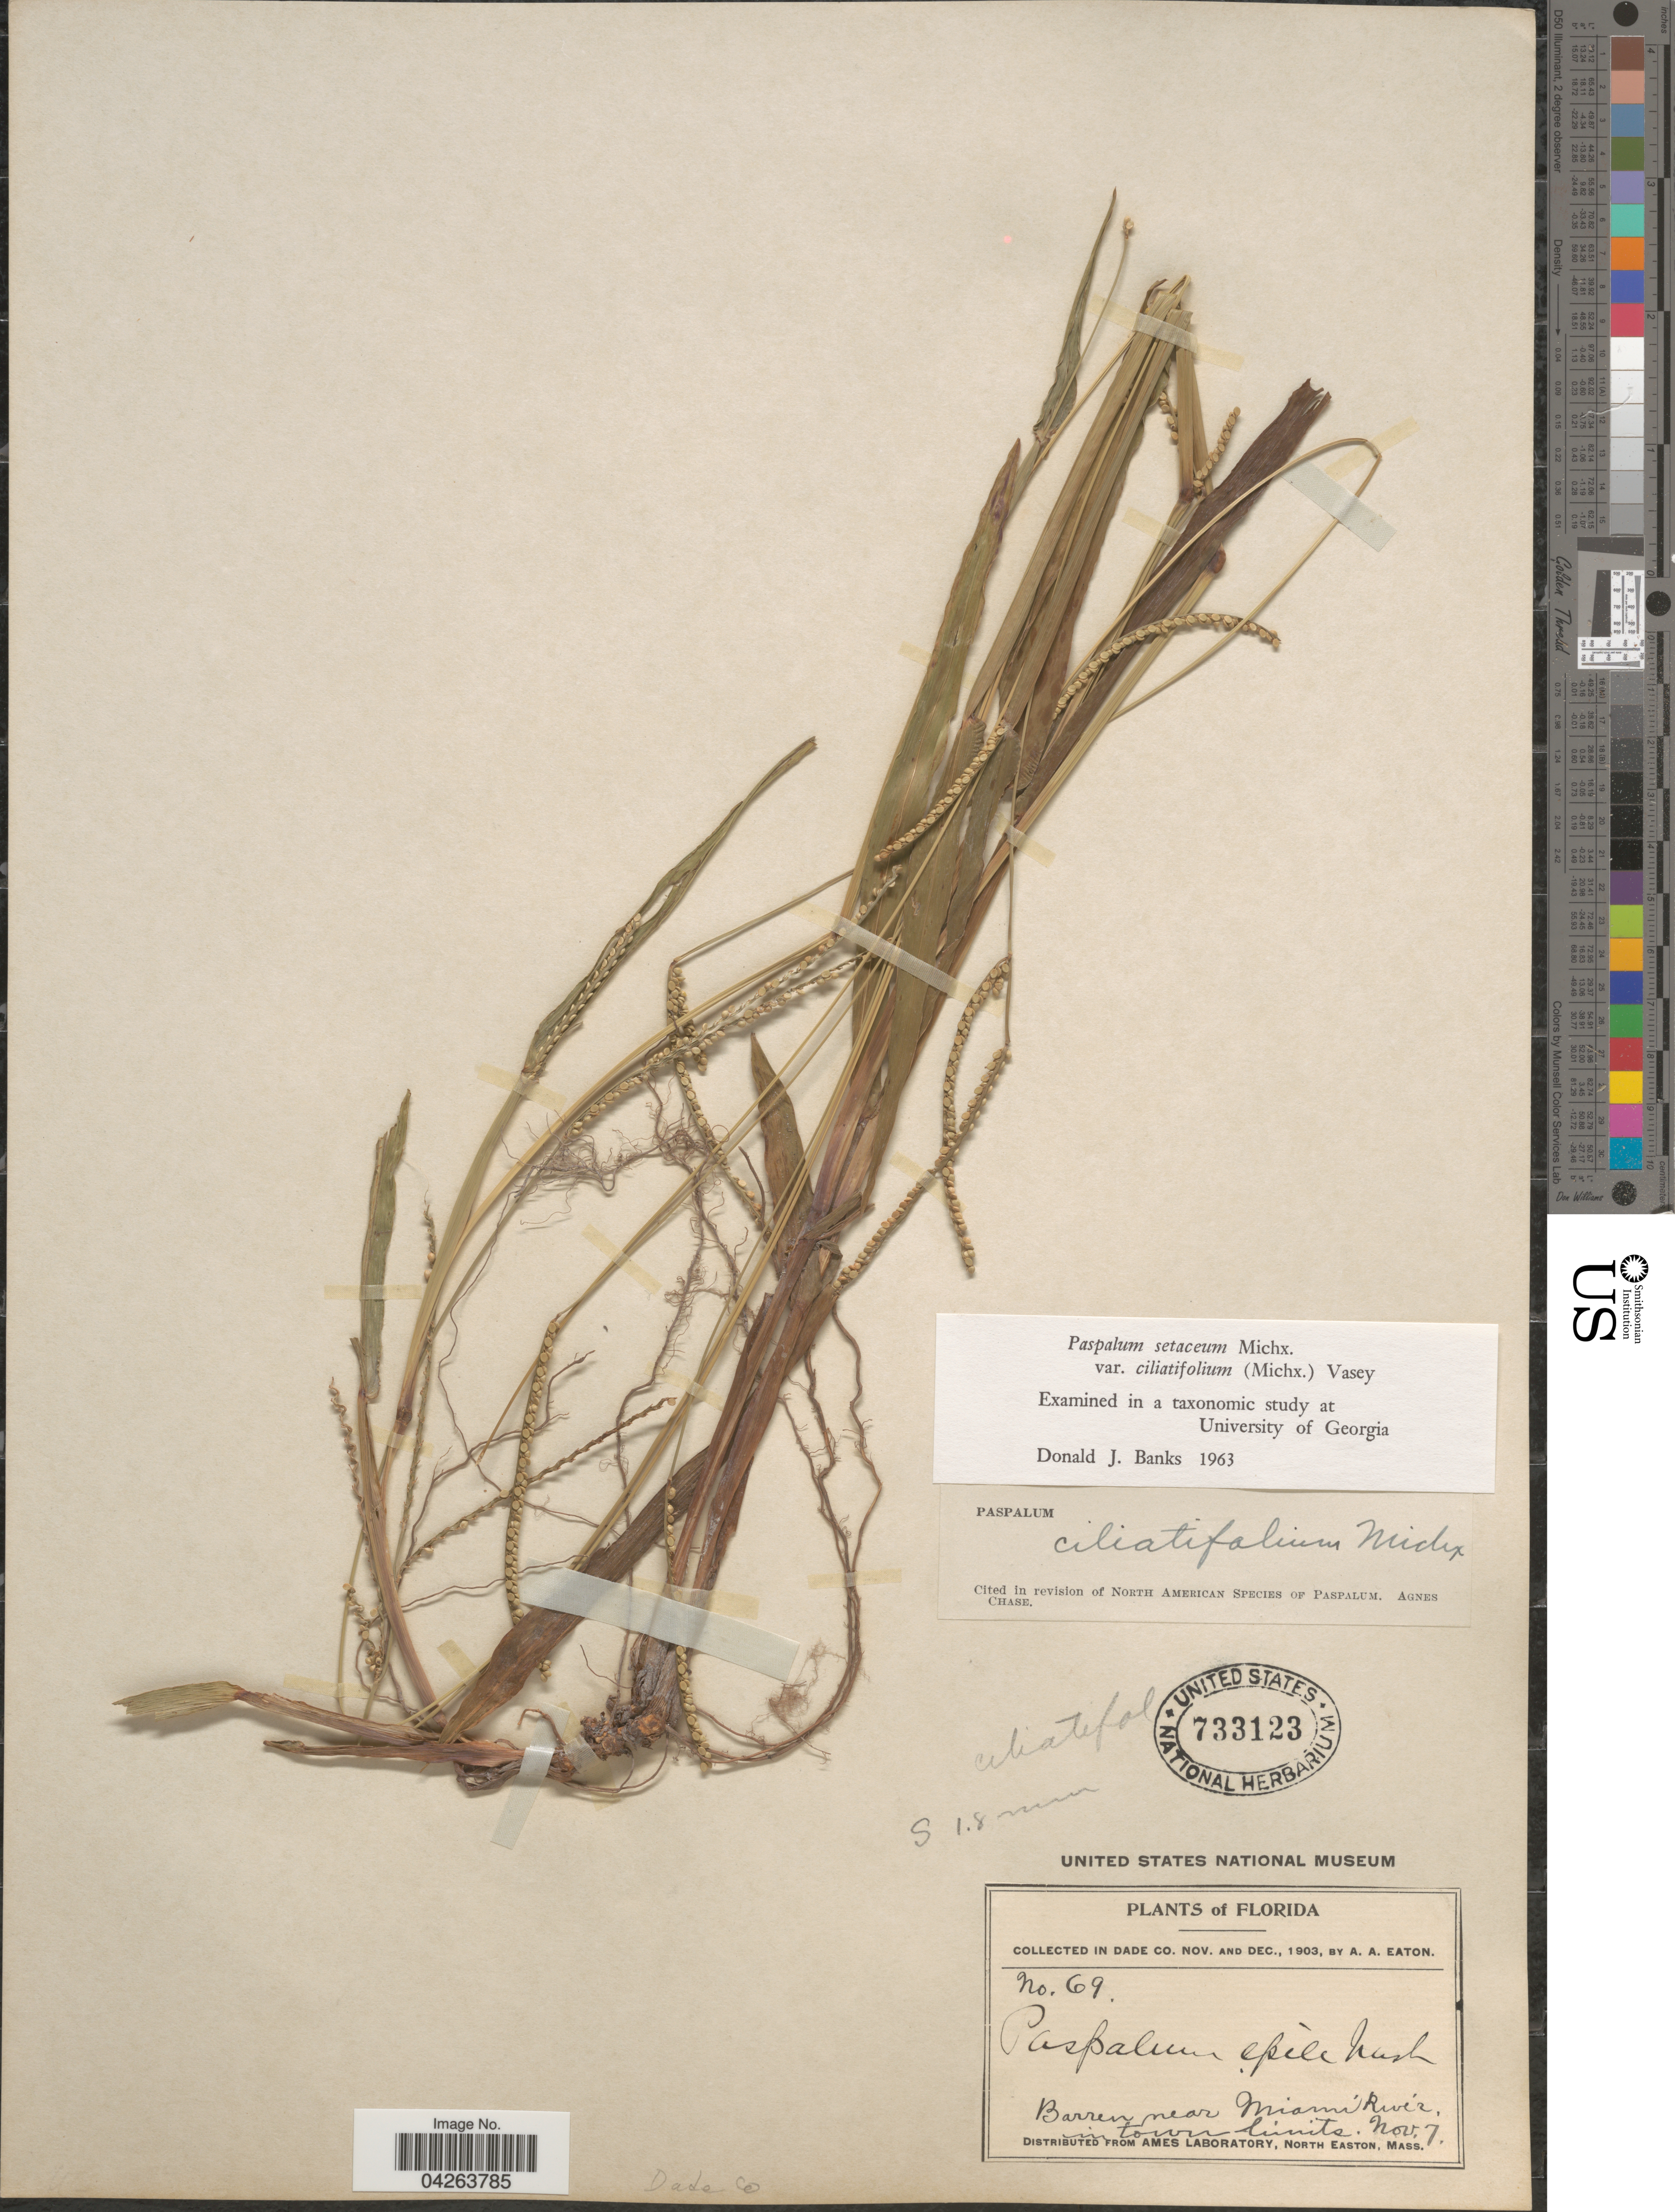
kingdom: Plantae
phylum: Tracheophyta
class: Liliopsida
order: Poales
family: Poaceae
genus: Paspalum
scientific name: Paspalum setaceum var. ciliatifolium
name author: (Michx.) Vasey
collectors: A. A. Eaton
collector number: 69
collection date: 1903-11-07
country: United States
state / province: Florida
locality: Dade Co. Barren near Miami River. In town limits.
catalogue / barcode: US 733123